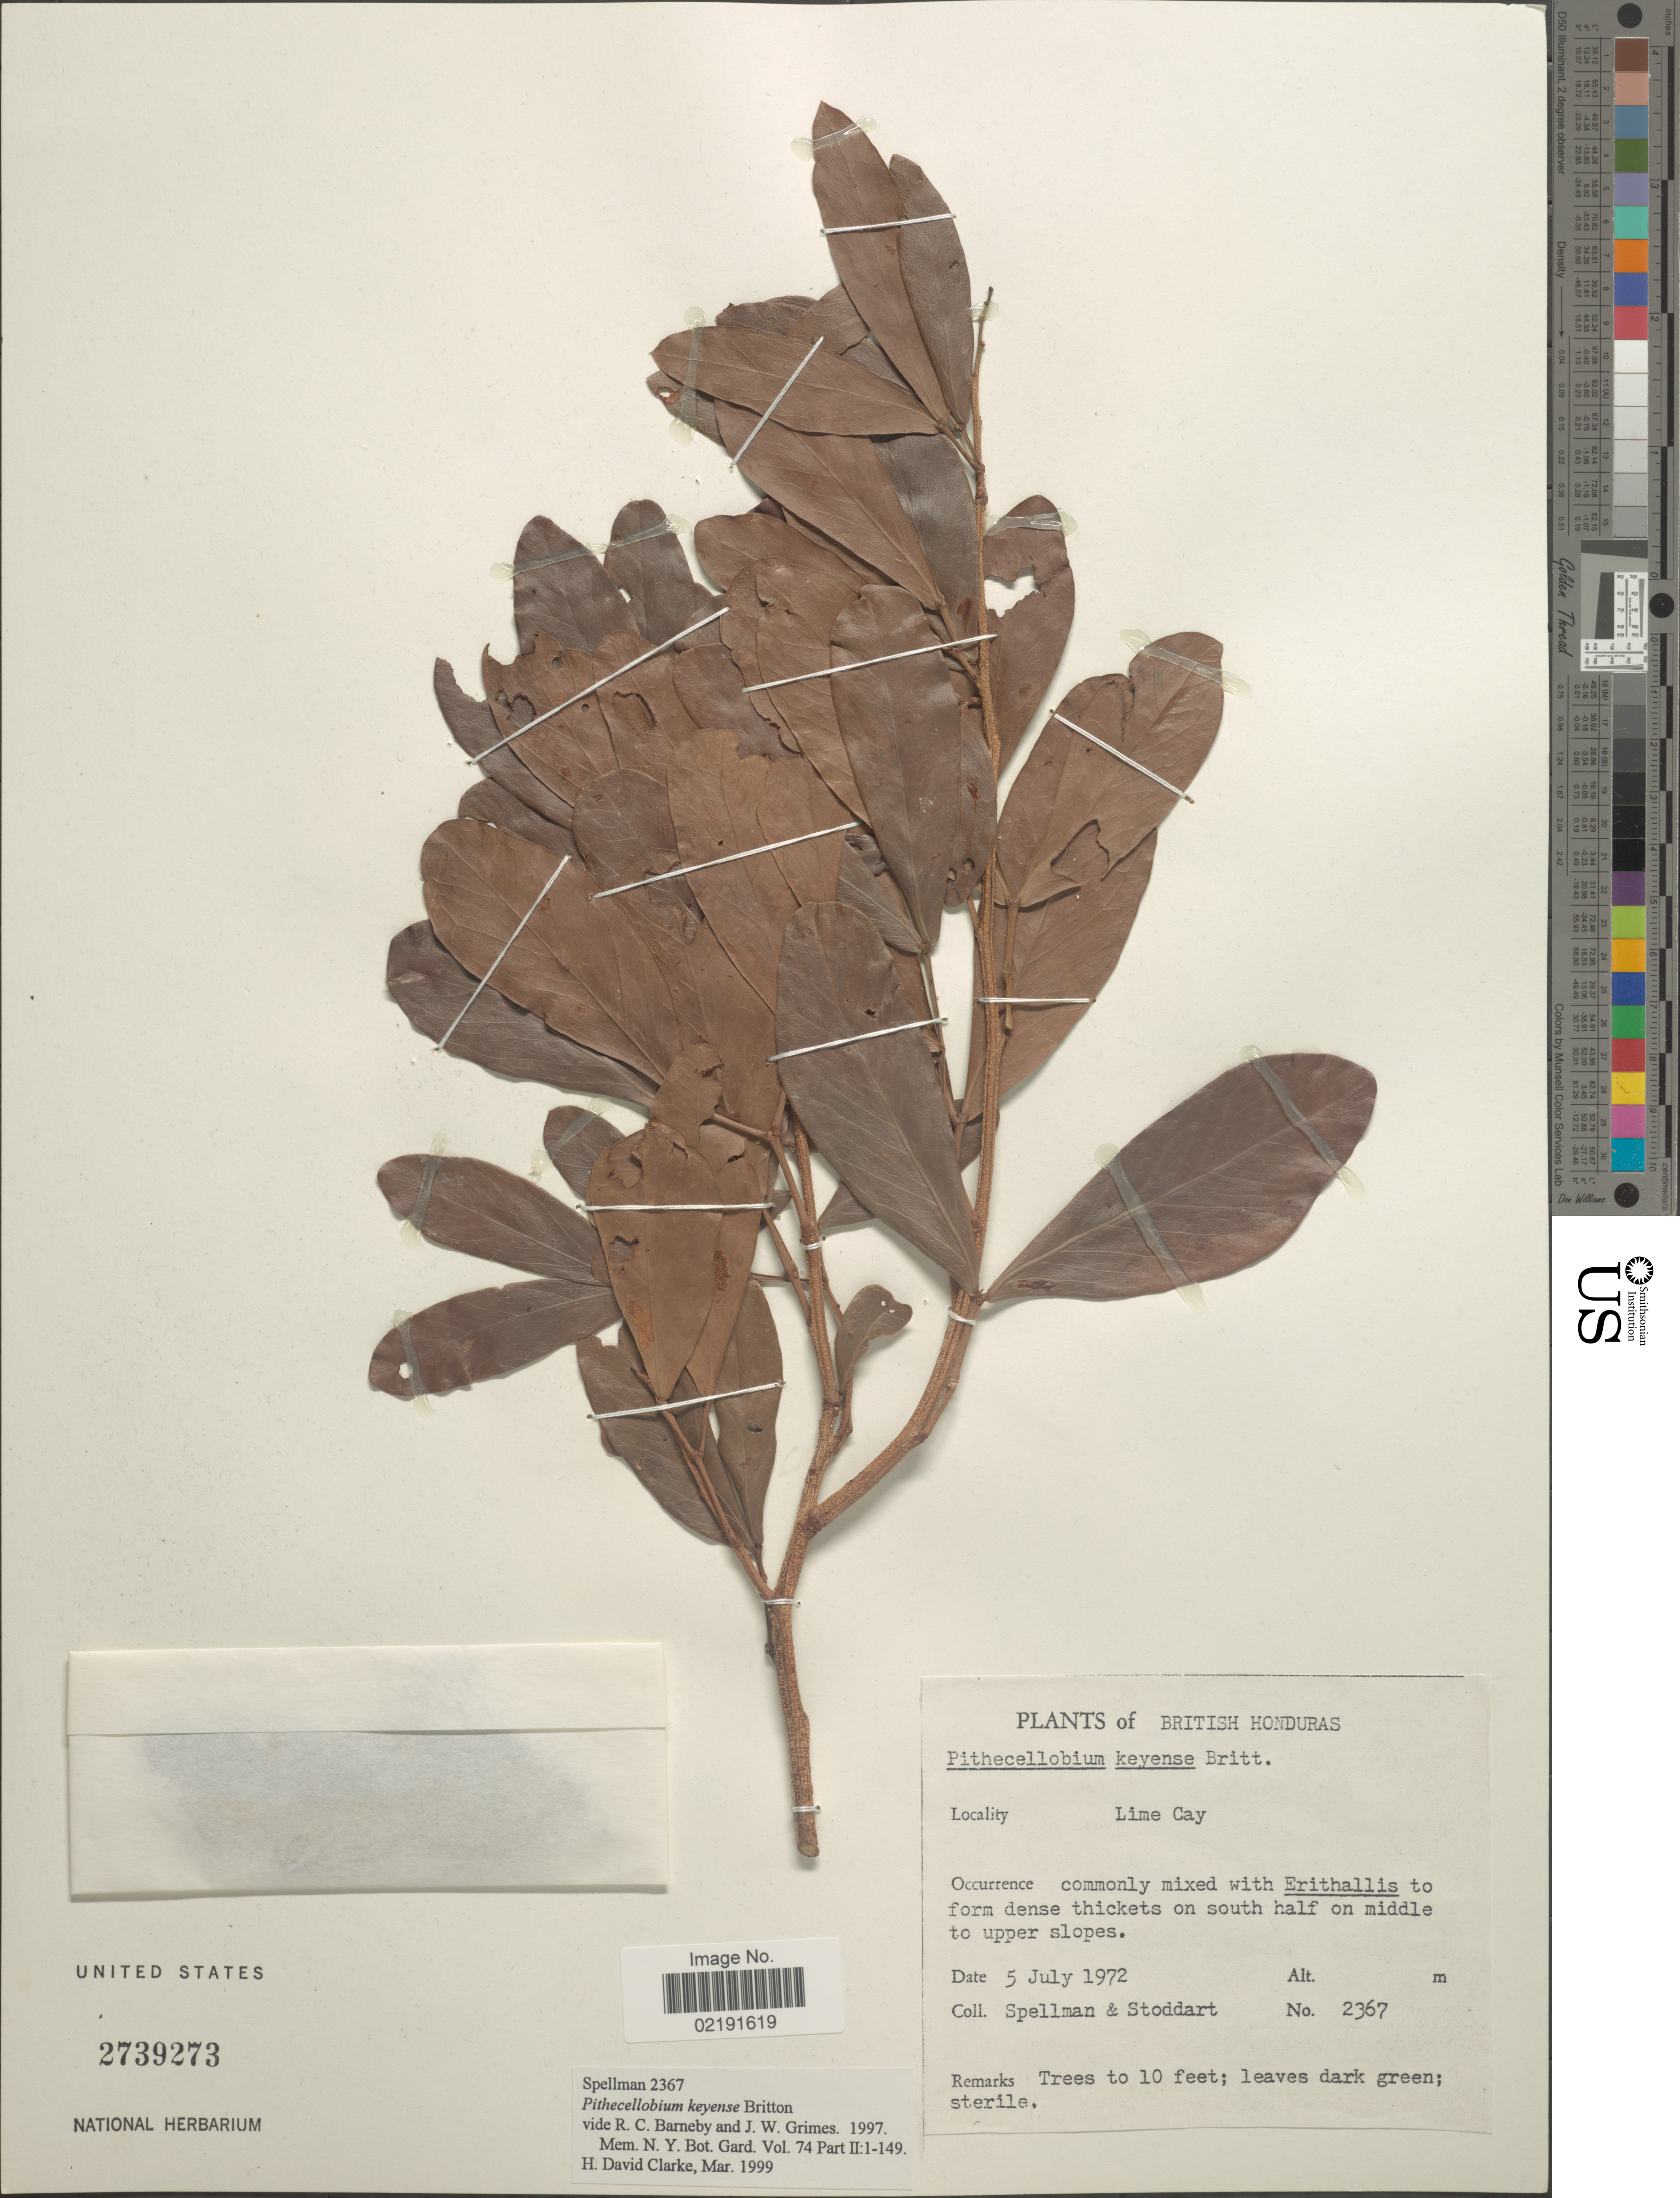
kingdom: Plantae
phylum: Tracheophyta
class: Magnoliopsida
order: Fabales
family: Fabaceae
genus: Pithecellobium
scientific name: Pithecellobium keyense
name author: Britton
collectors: Spellman, -- & -. Stoddart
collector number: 2367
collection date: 1972-07-05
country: Belize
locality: British Honduras. Lime Cay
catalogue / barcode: US 2739273